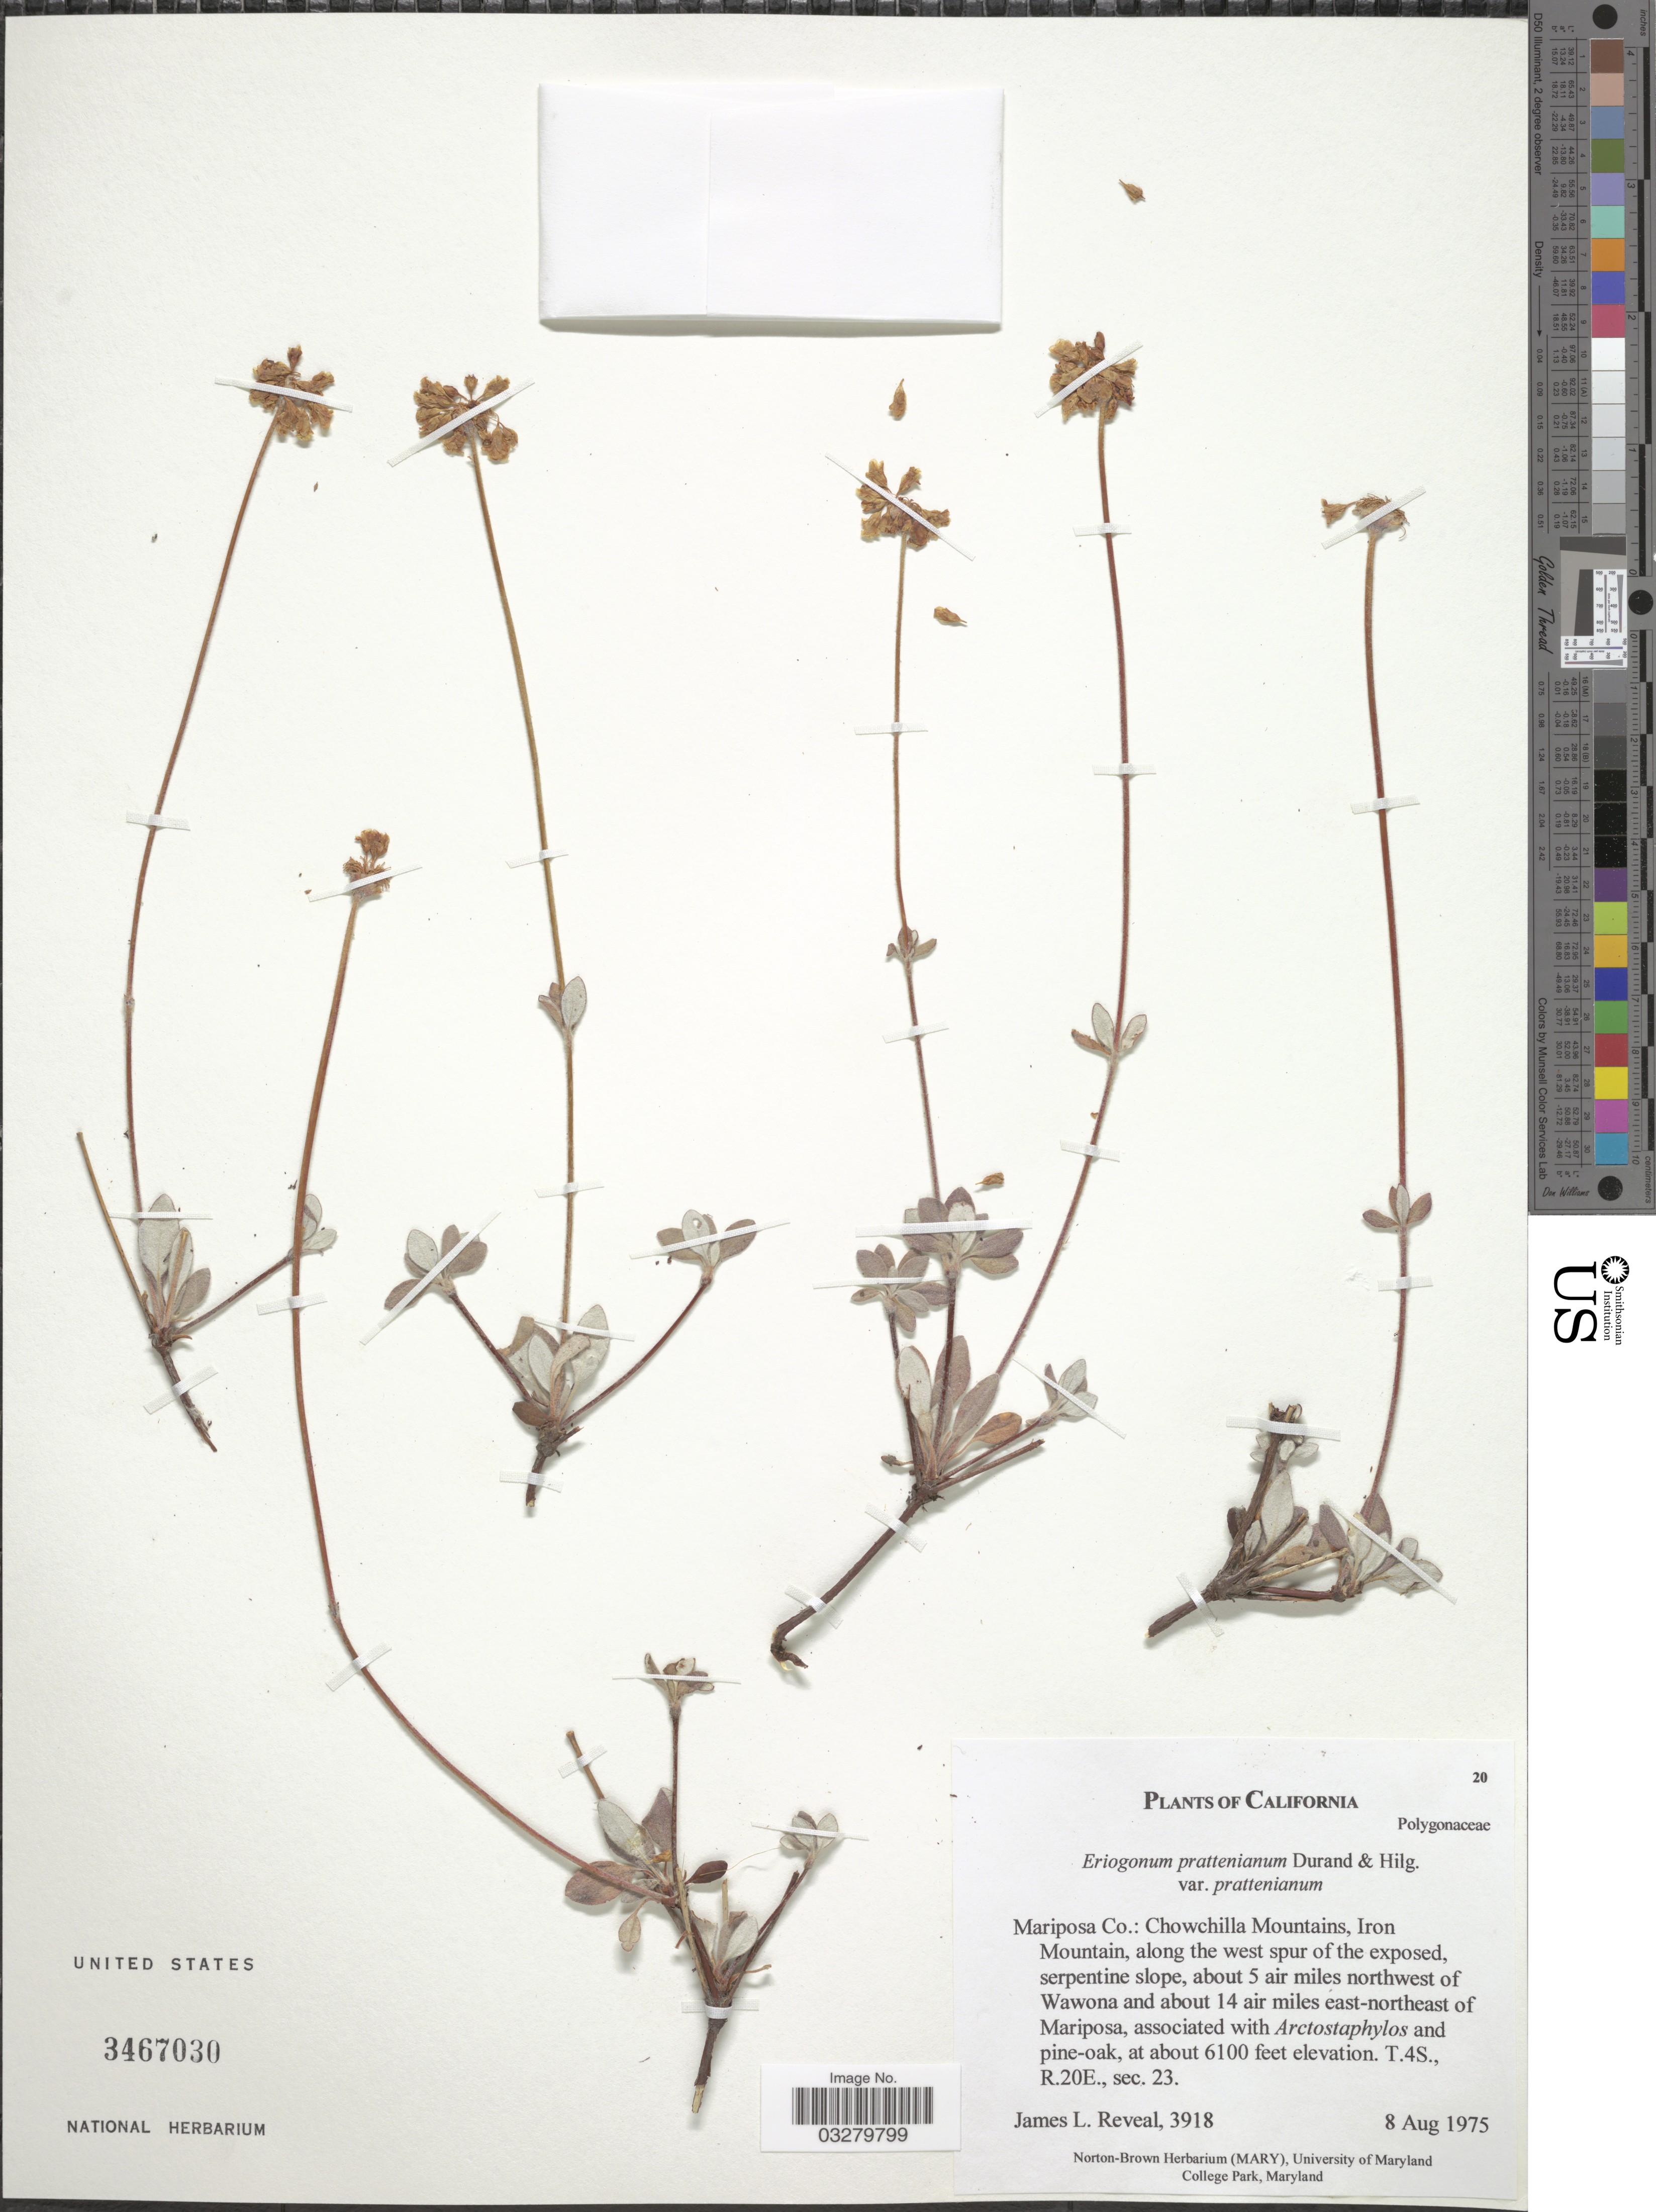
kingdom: Plantae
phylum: Tracheophyta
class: Magnoliopsida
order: Caryophyllales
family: Polygonaceae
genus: Eriogonum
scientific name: Eriogonum prattenianum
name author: Durand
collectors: J. L. Reveal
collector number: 3918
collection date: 1975-08-08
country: United States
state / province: California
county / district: Mariposa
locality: Mariposa Co.: Chowchilla Mountains, Iron Mountain, along the west spur of the exposed, serpentine slope, about 5 air miles northwest of Wawona and about 14 air miles east-northeast of Mariposa. T.4S., R20E., sec. 23.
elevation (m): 1859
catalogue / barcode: US 3467030